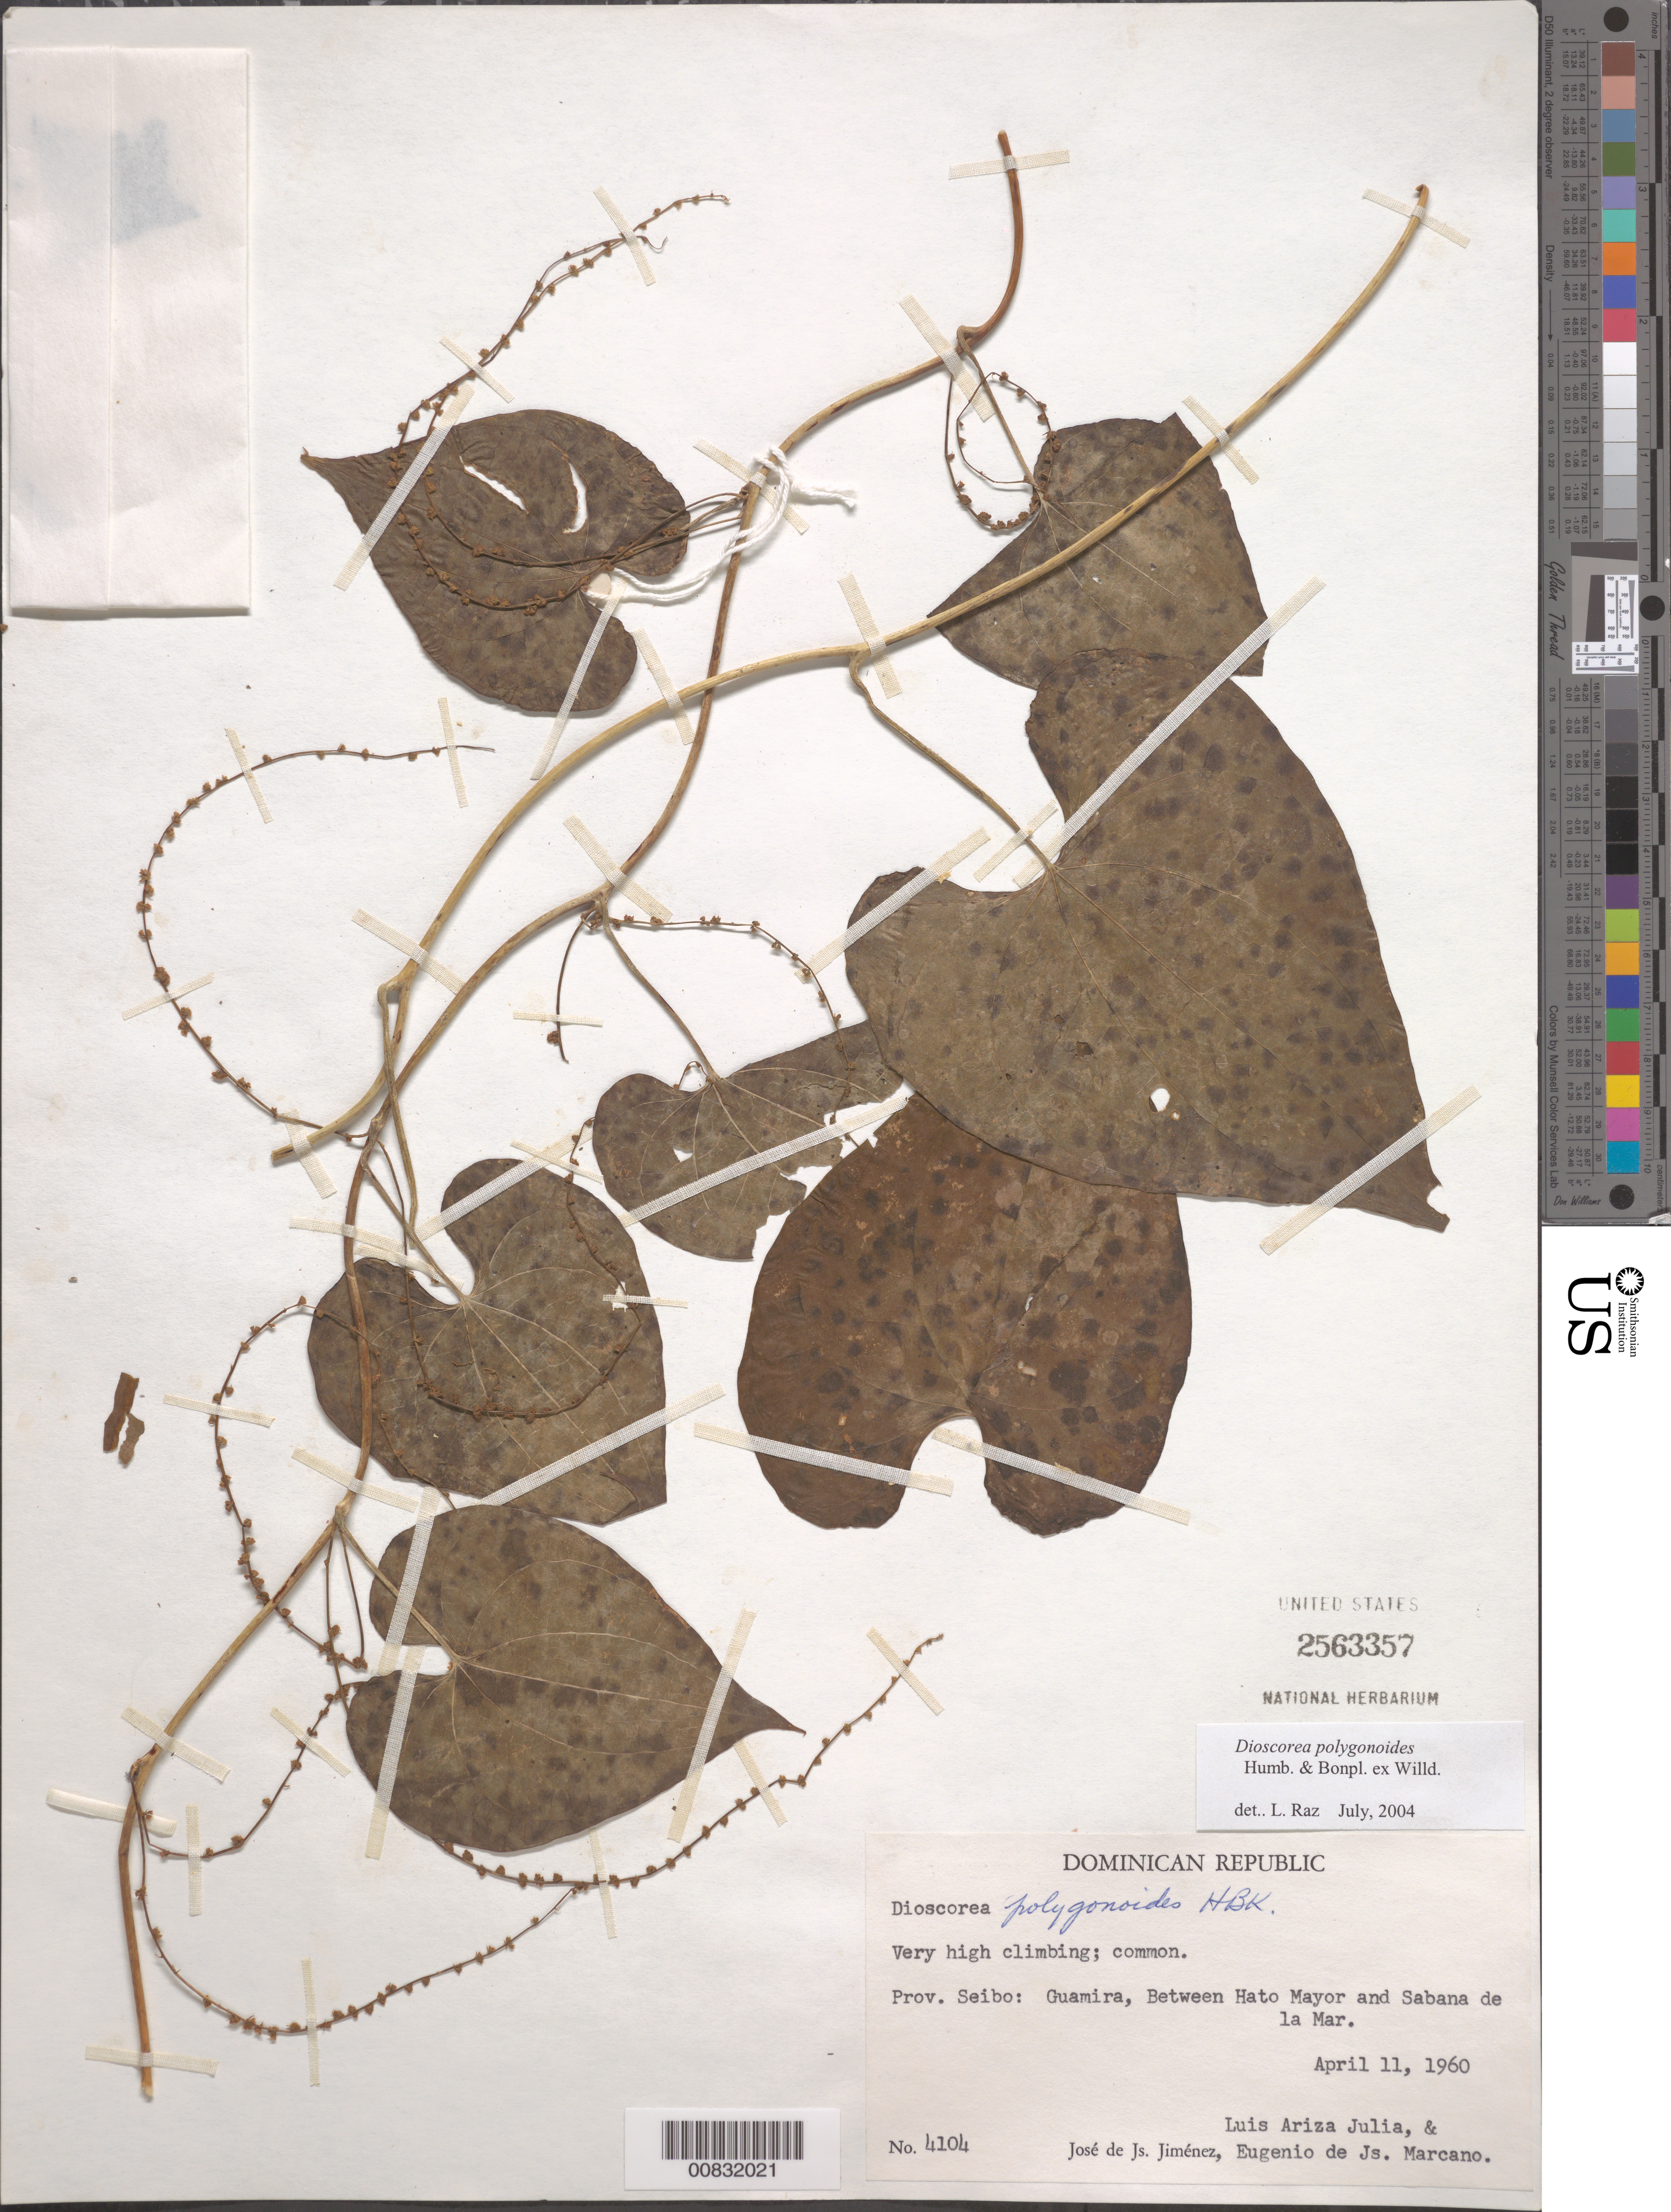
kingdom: Plantae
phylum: Tracheophyta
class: Liliopsida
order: Dioscoreales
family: Dioscoreaceae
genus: Dioscorea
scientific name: Dioscorea polygonoides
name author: Humb. & Bonpl. ex Willd.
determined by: Raz, Lauren, (K)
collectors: J. J. Jiménez, L. Ariza-Julia & E. J. Marcano F.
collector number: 4104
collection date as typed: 11 Apr 1960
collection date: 1960-04-11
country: Dominican Republic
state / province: El Seibo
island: Hispaniola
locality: Guamira, between Hato Mayor and Sabana de la Mar.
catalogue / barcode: US 2563357